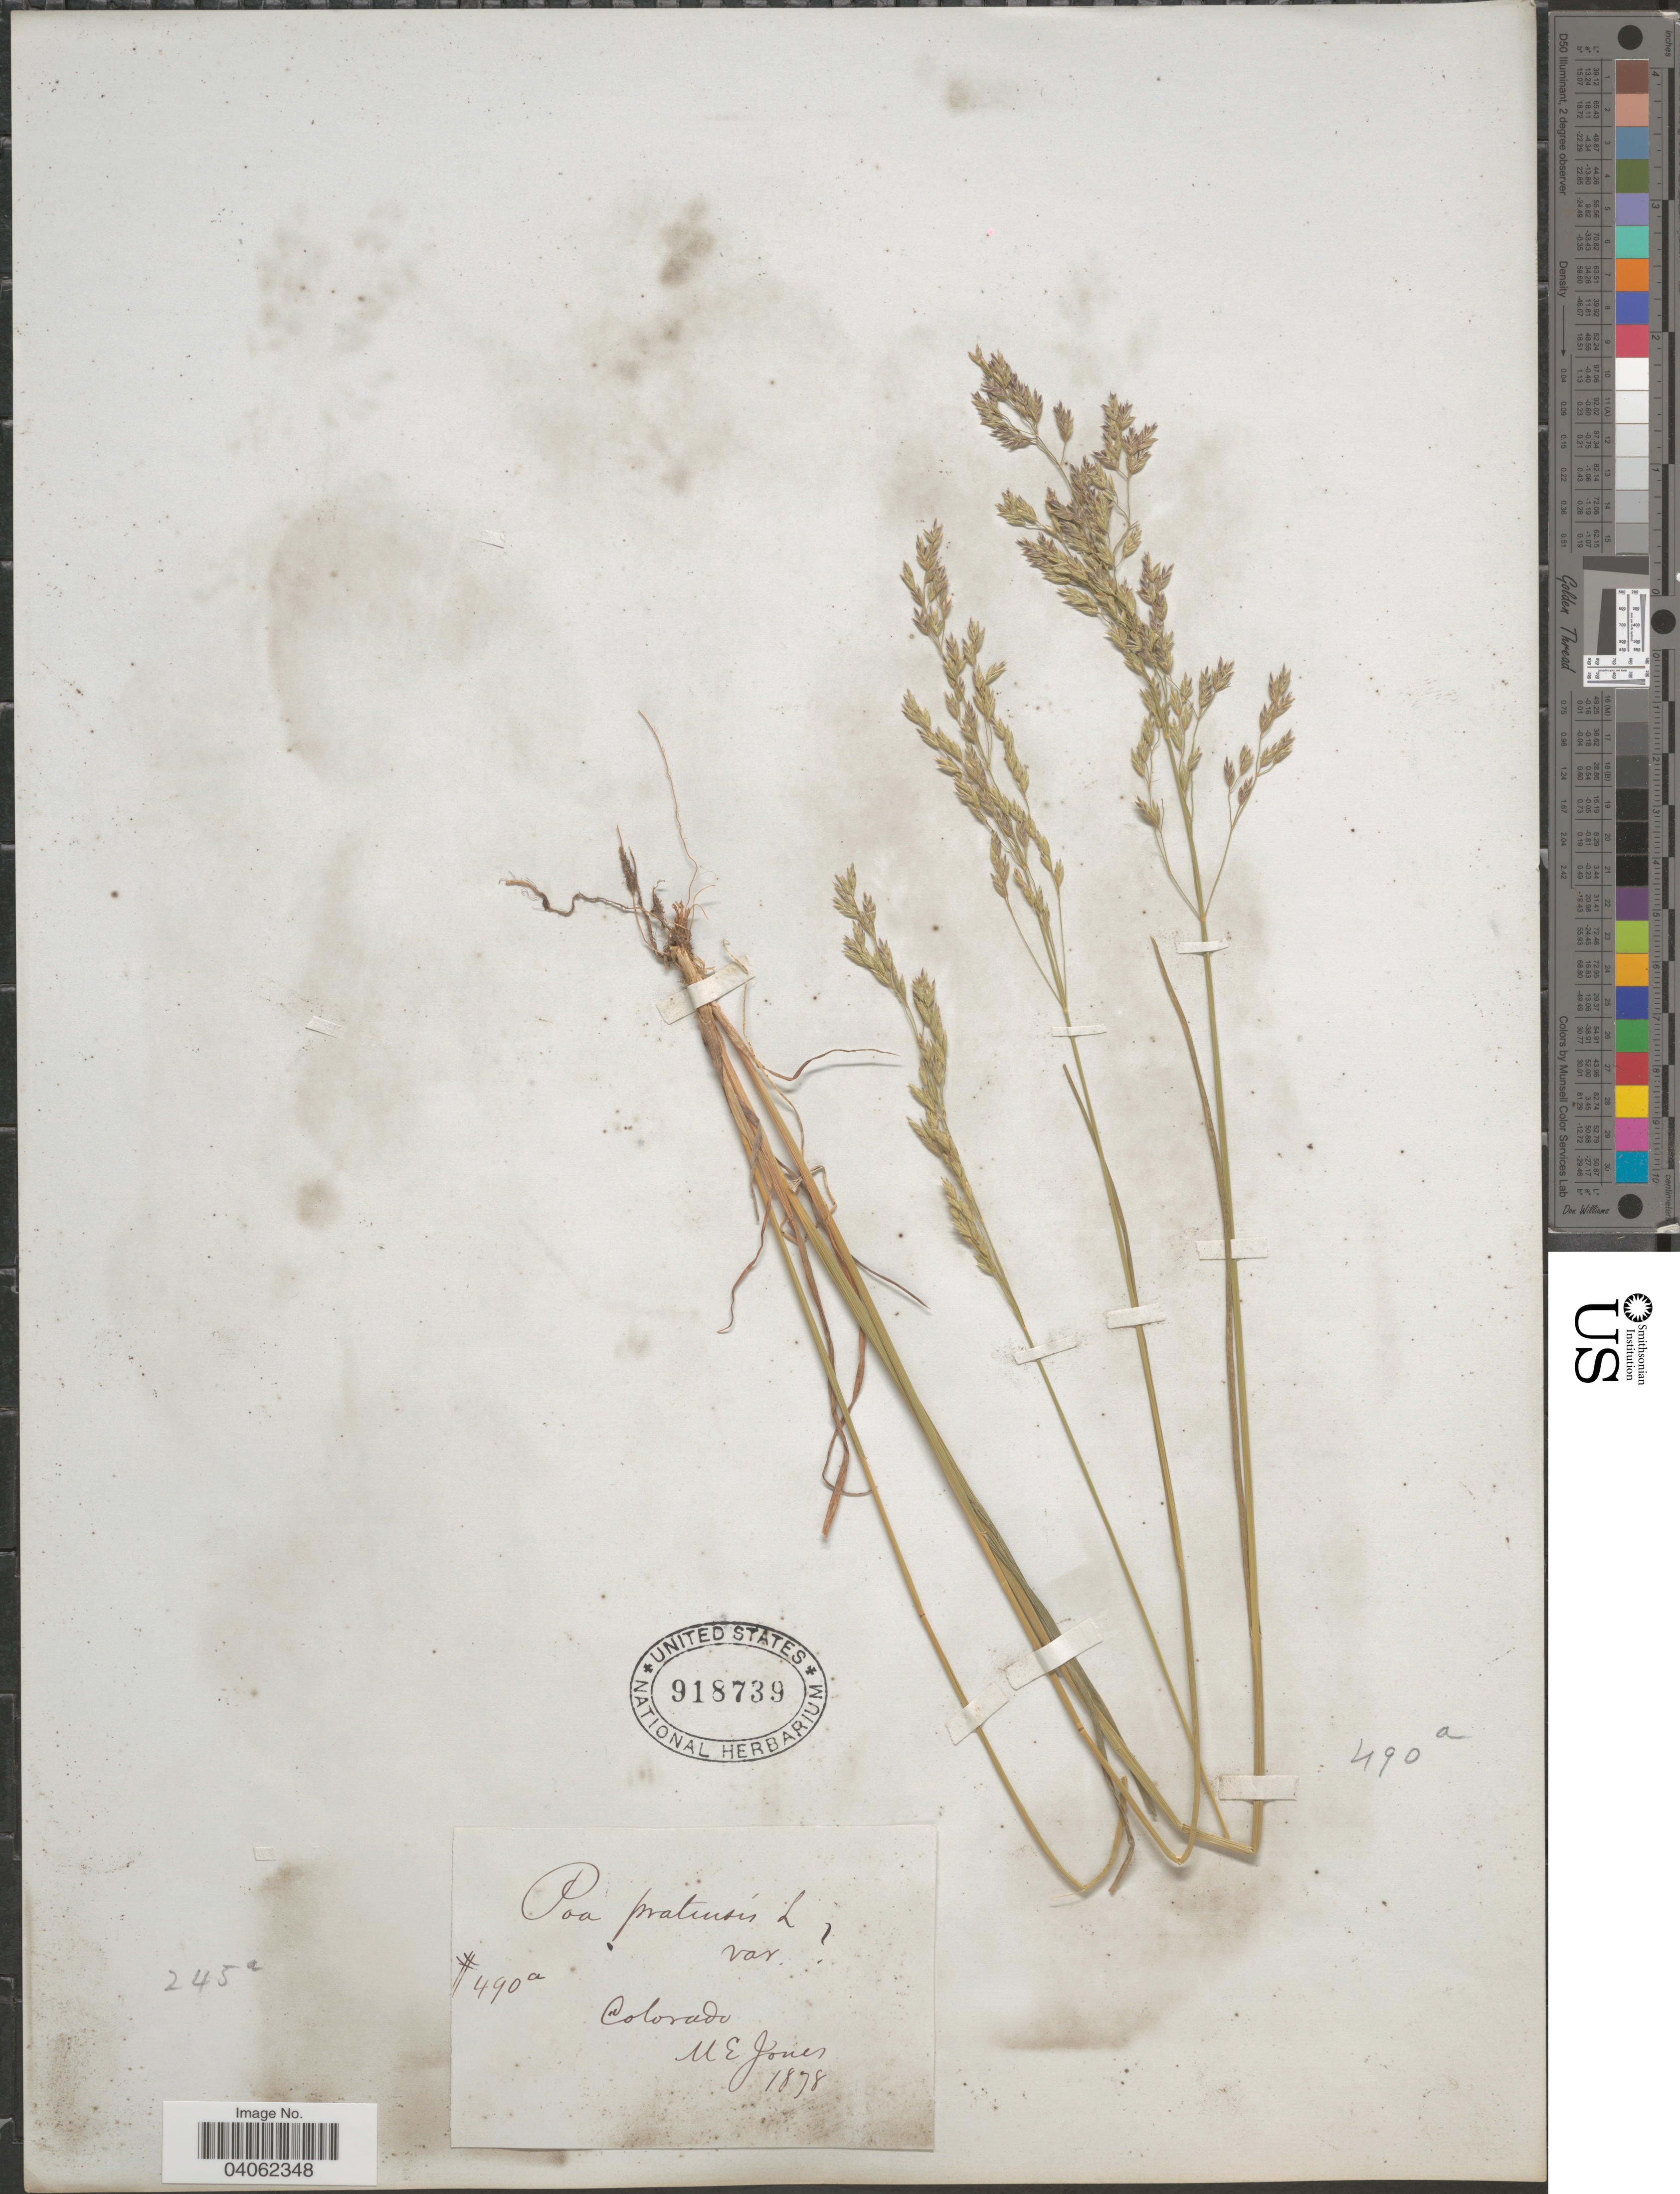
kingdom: Plantae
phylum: Tracheophyta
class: Liliopsida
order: Poales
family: Poaceae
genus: Poa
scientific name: Poa pratensis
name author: L.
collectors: M. E. Jones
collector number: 490a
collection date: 1878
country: United States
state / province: Colorado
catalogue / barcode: US 918739